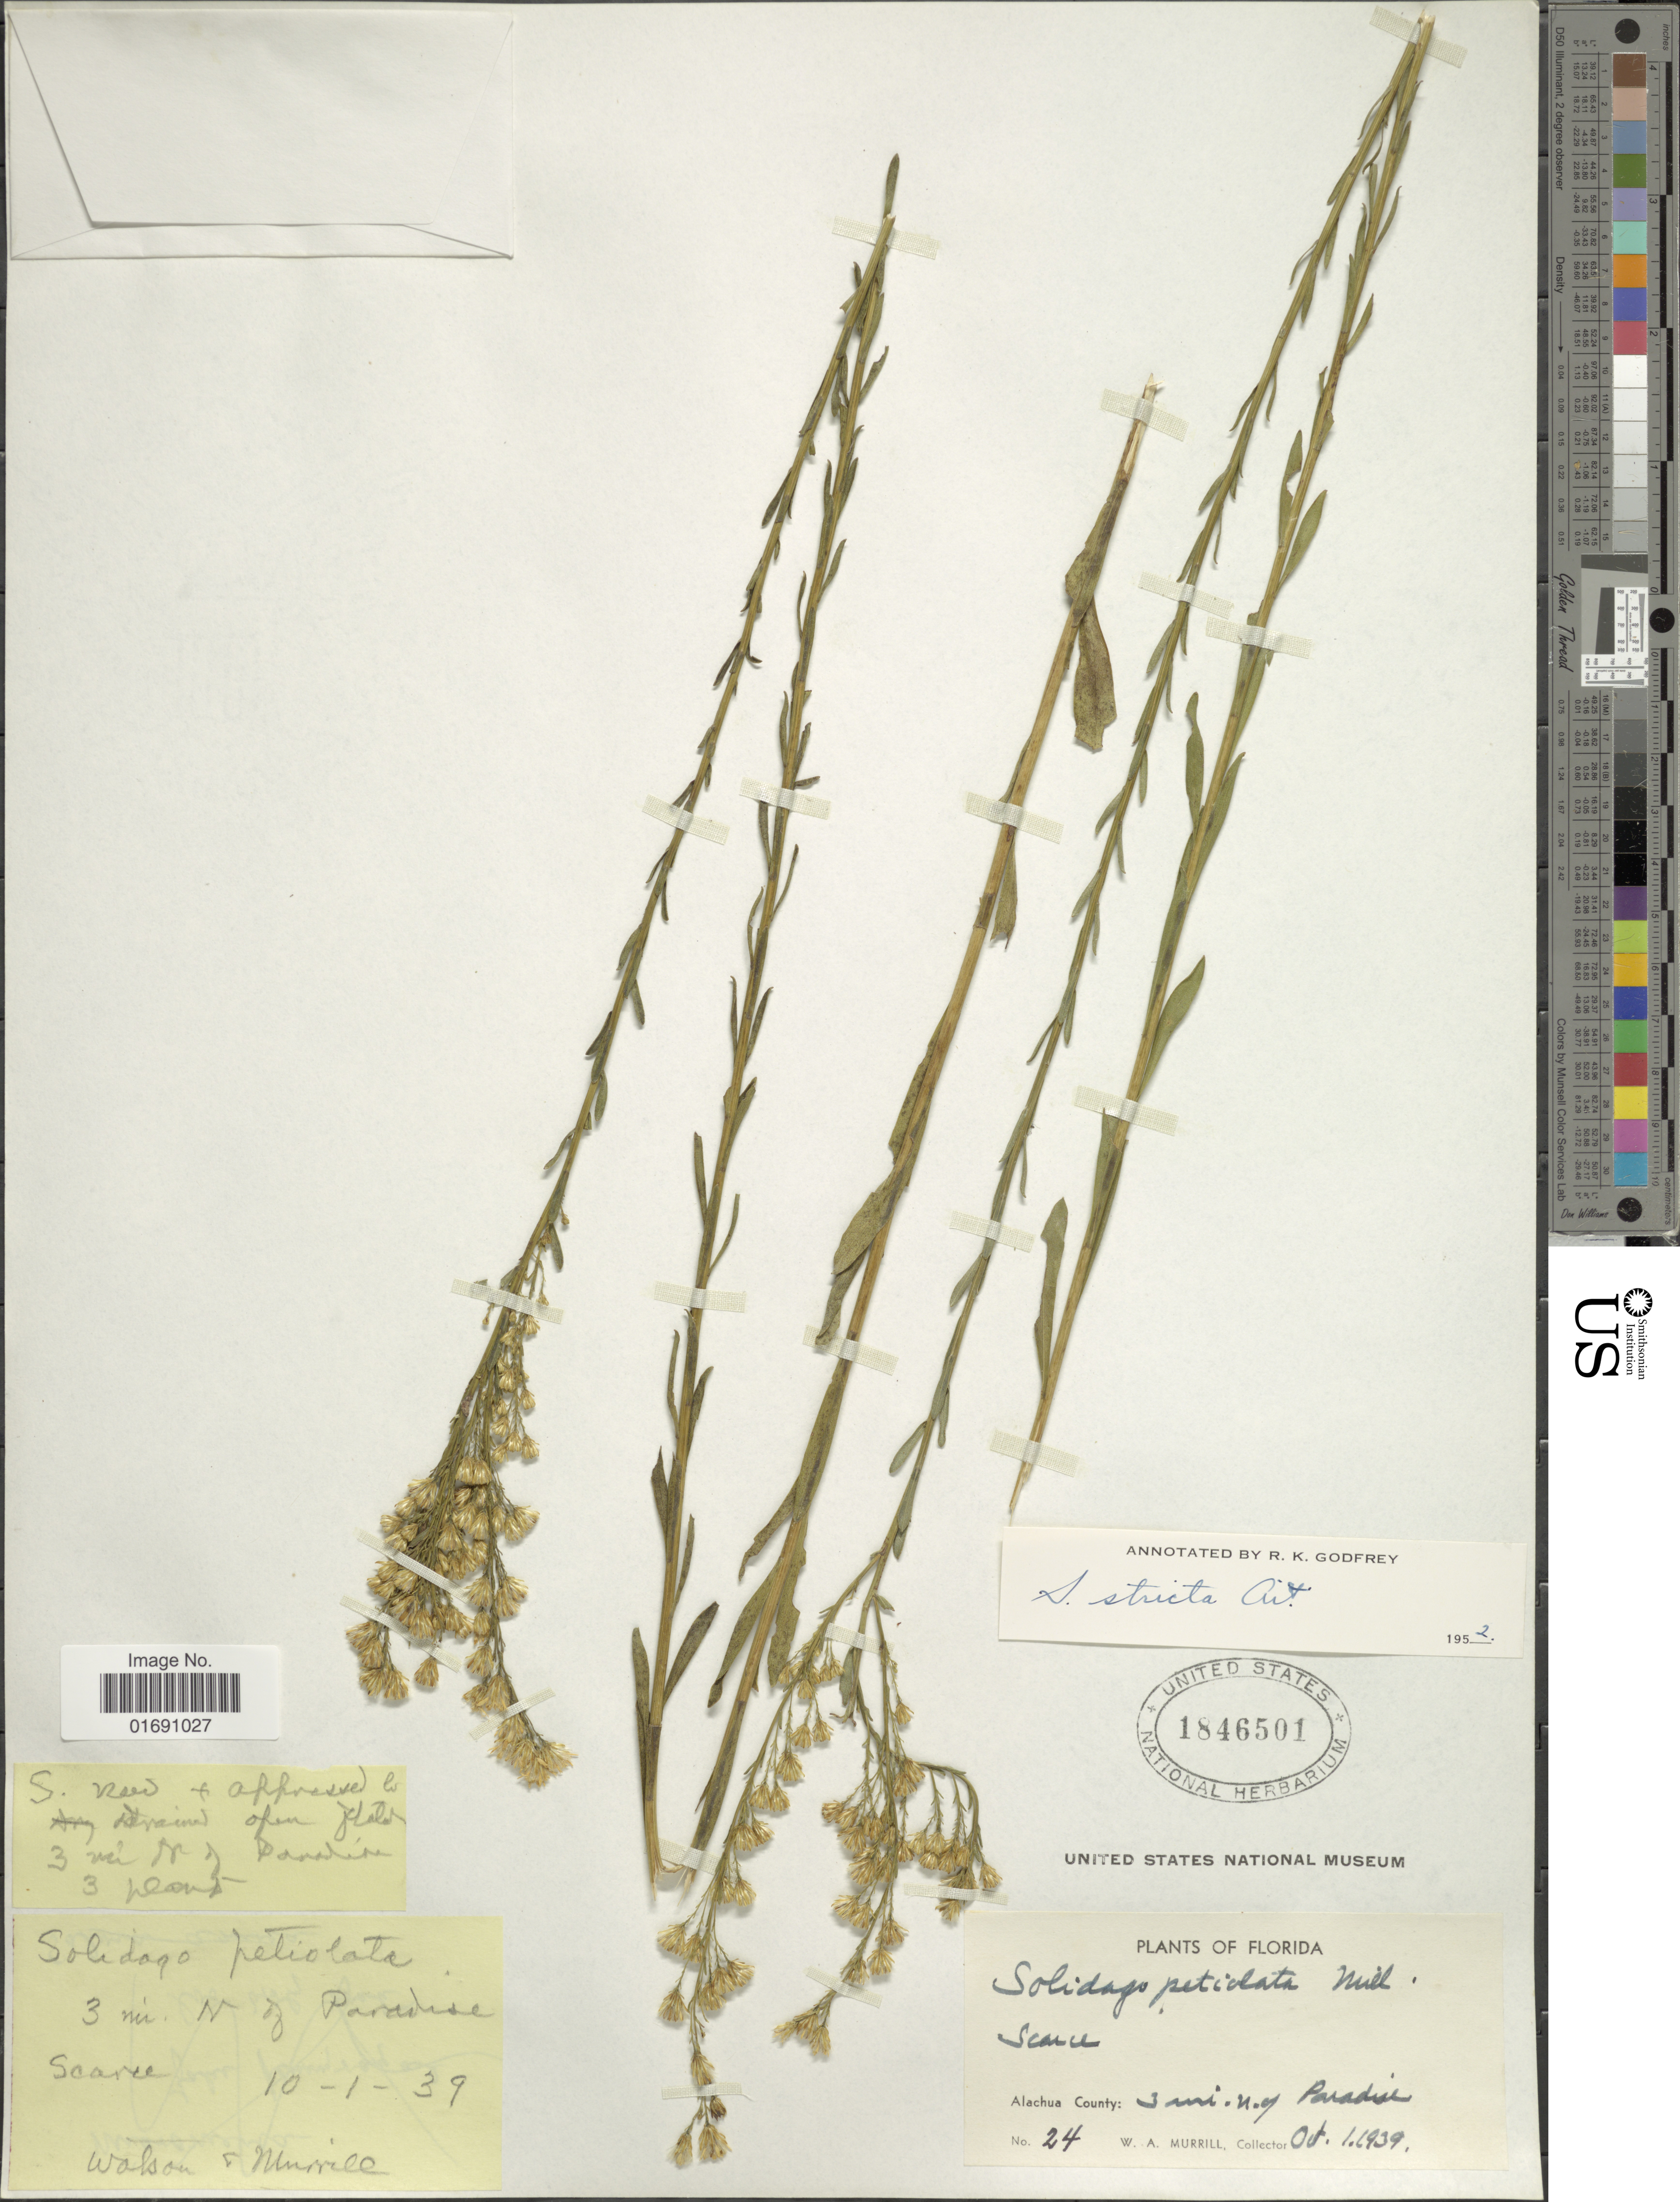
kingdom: Plantae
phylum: Tracheophyta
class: Magnoliopsida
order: Asterales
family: Asteraceae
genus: Solidago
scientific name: Solidago stricta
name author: Aiton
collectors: W. A. Murrill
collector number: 24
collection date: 1939-10-01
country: United States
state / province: Florida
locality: Scarce, Alachua County: 3 mi. n of Paradise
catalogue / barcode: US 1846501